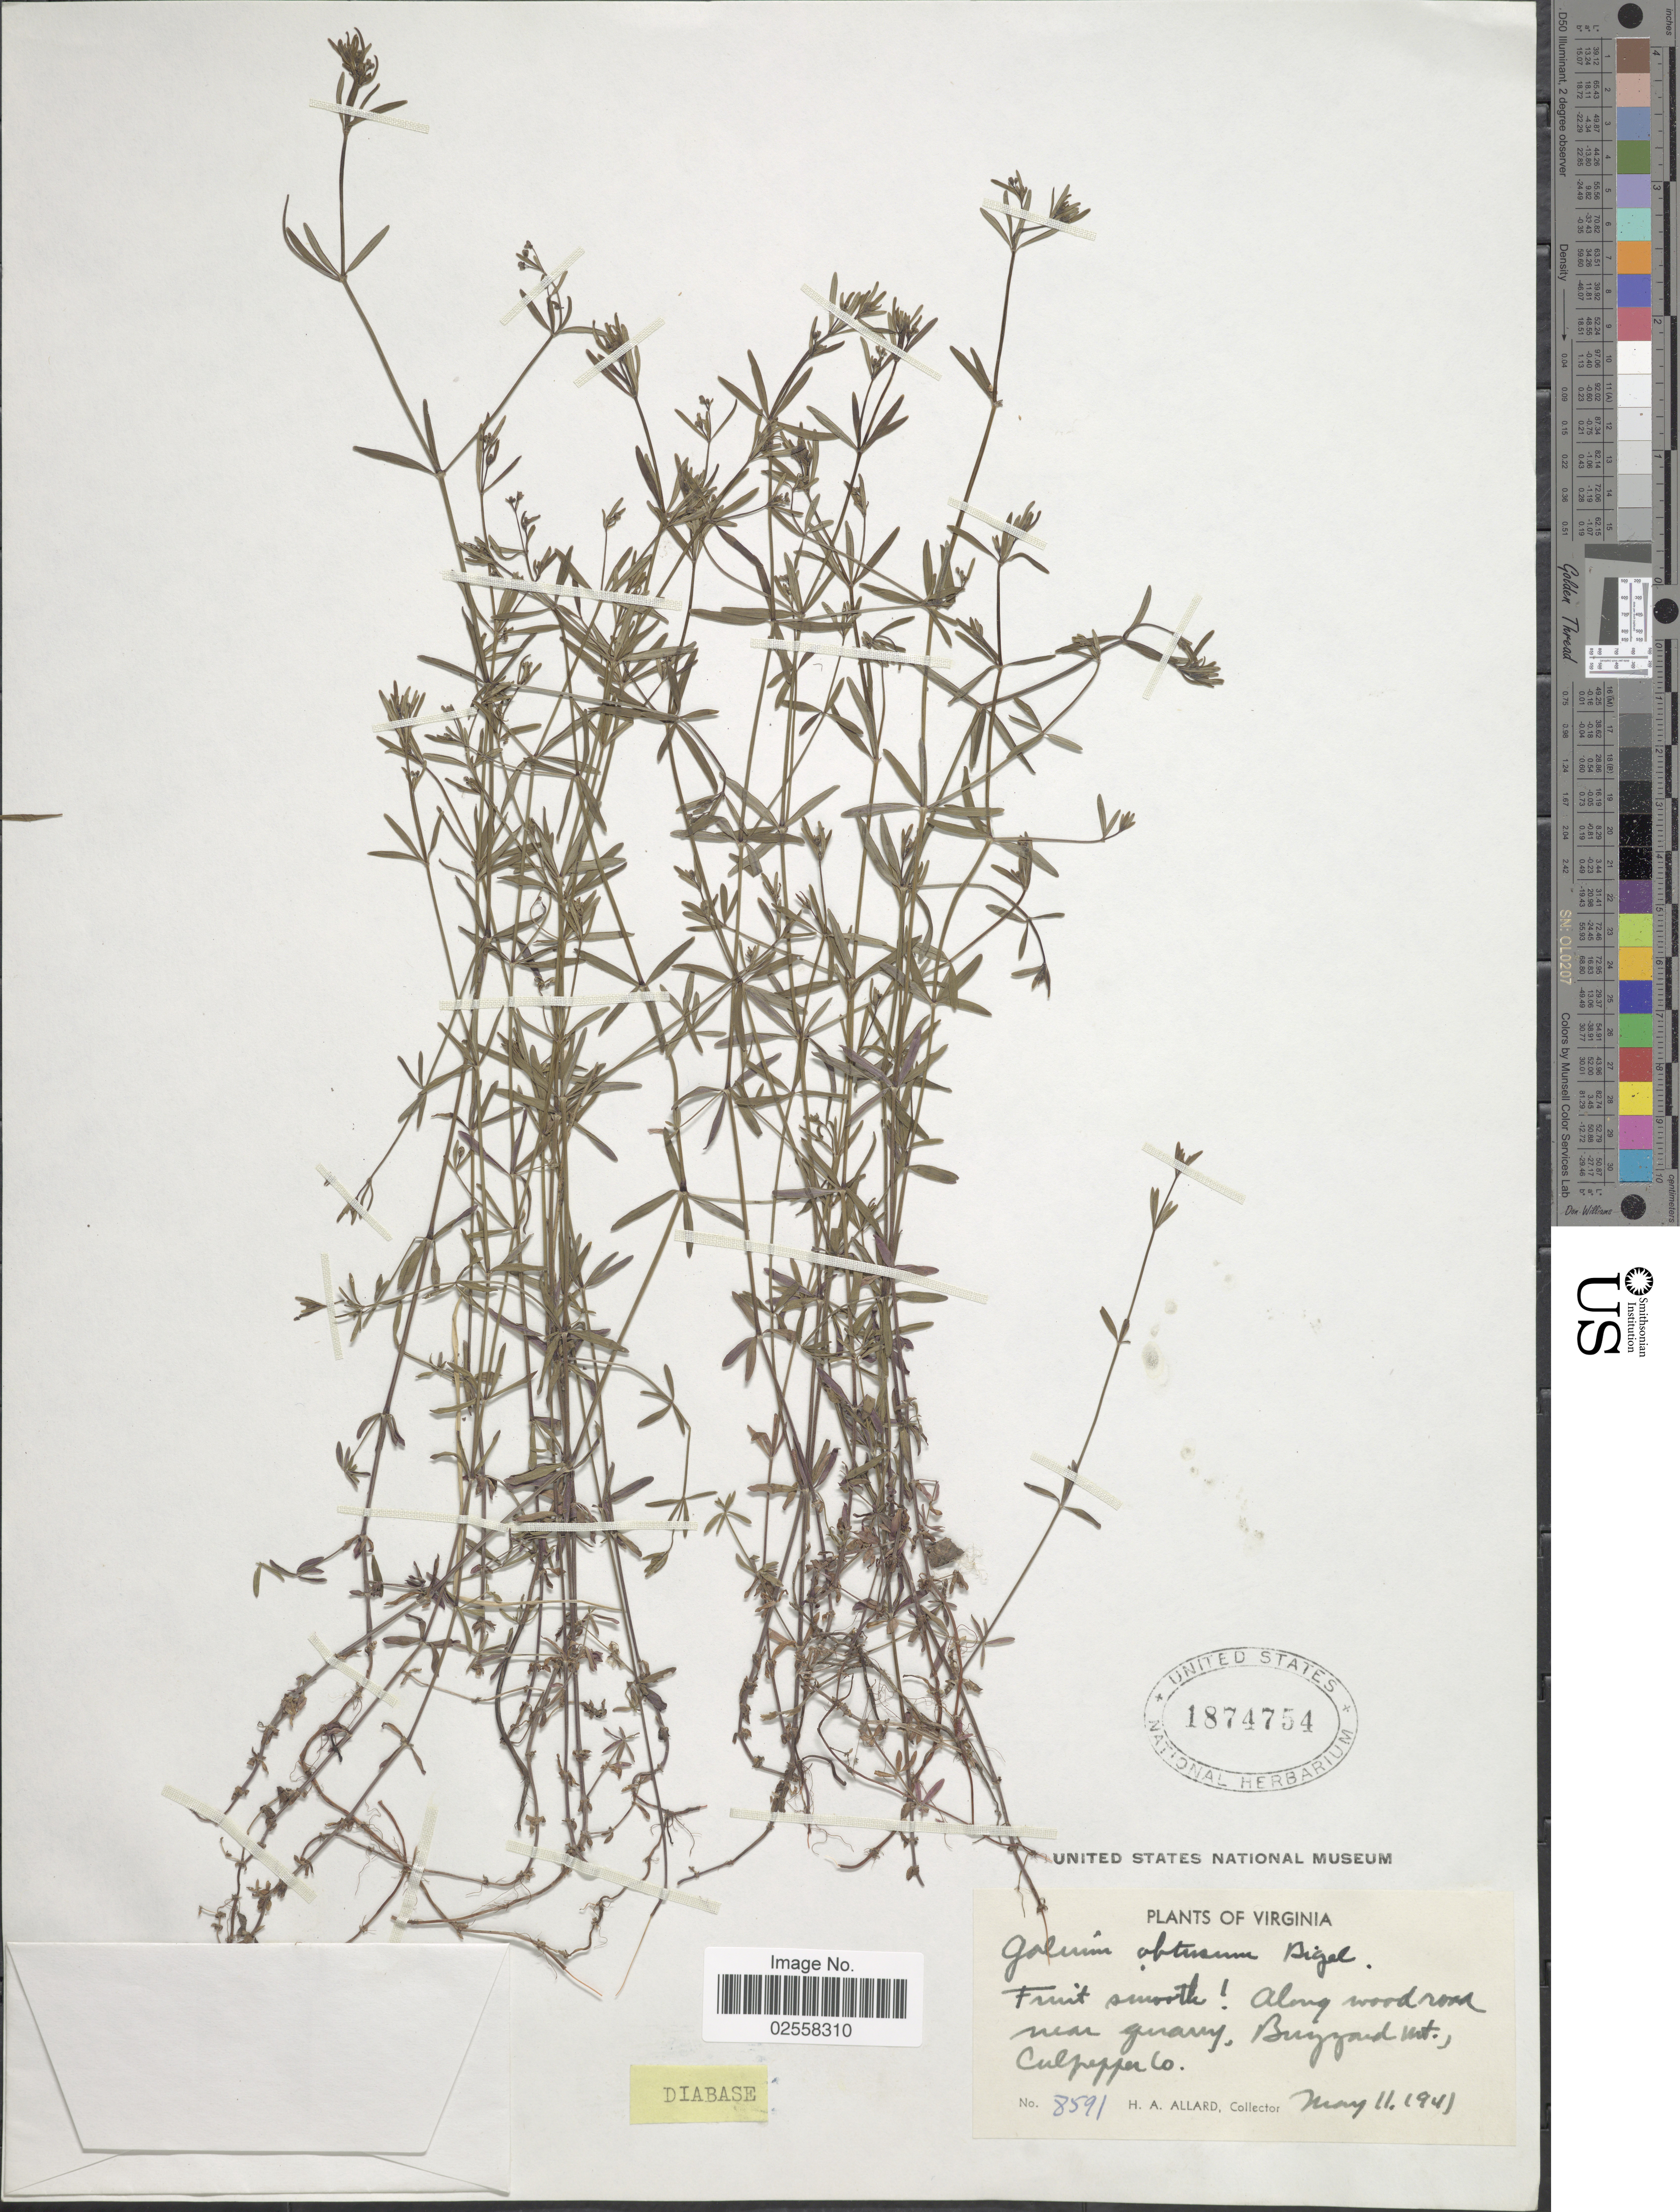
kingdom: Plantae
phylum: Tracheophyta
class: Magnoliopsida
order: Gentianales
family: Rubiaceae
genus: Galium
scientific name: Galium obtusum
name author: Bigelow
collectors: H. A. Allard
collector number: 8591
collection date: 1945-05-11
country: United States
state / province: Virginia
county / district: Culpeper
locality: Buzzard Mt., Culpepper Co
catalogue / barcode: US 1874754